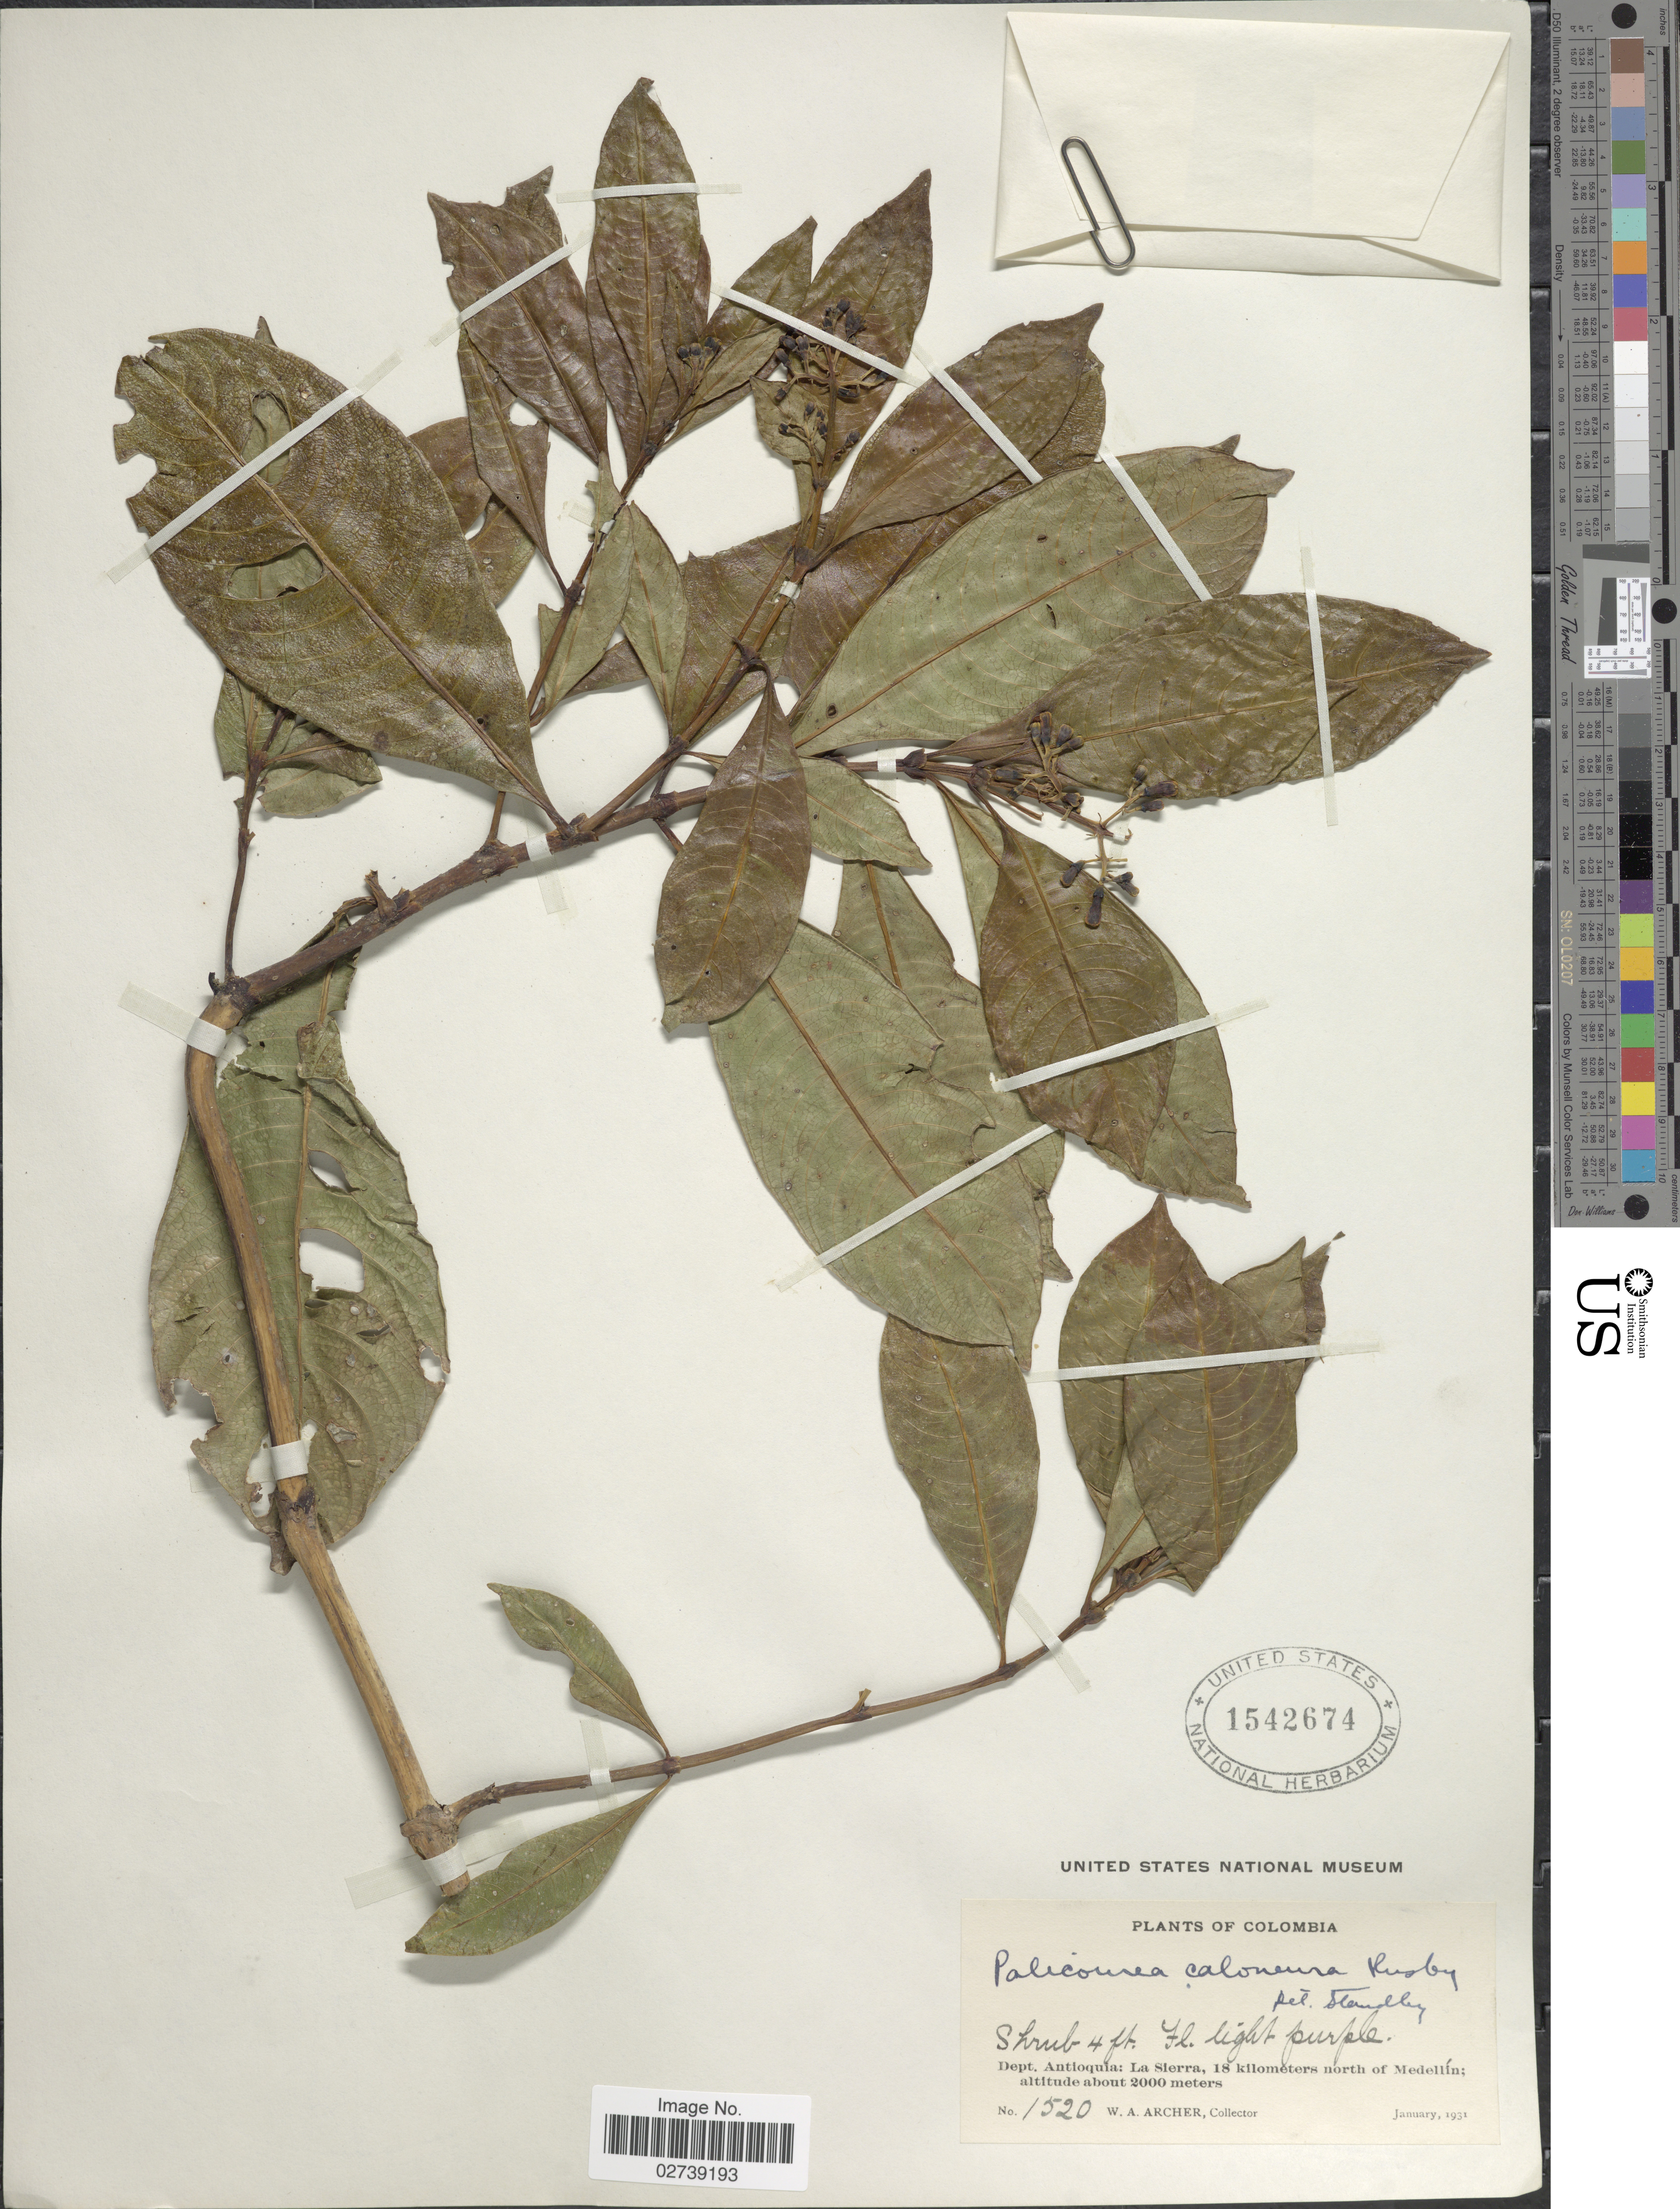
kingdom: Plantae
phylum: Tracheophyta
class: Magnoliopsida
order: Gentianales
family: Rubiaceae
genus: Palicourea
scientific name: Palicourea caloneura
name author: Rusby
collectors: W. A. Archer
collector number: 1520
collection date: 1931-01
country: Colombia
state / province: Antioquia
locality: Dept. Antioquia: La Sierra, 18 kilometers north of Medellín.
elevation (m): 2000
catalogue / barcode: US 1542674